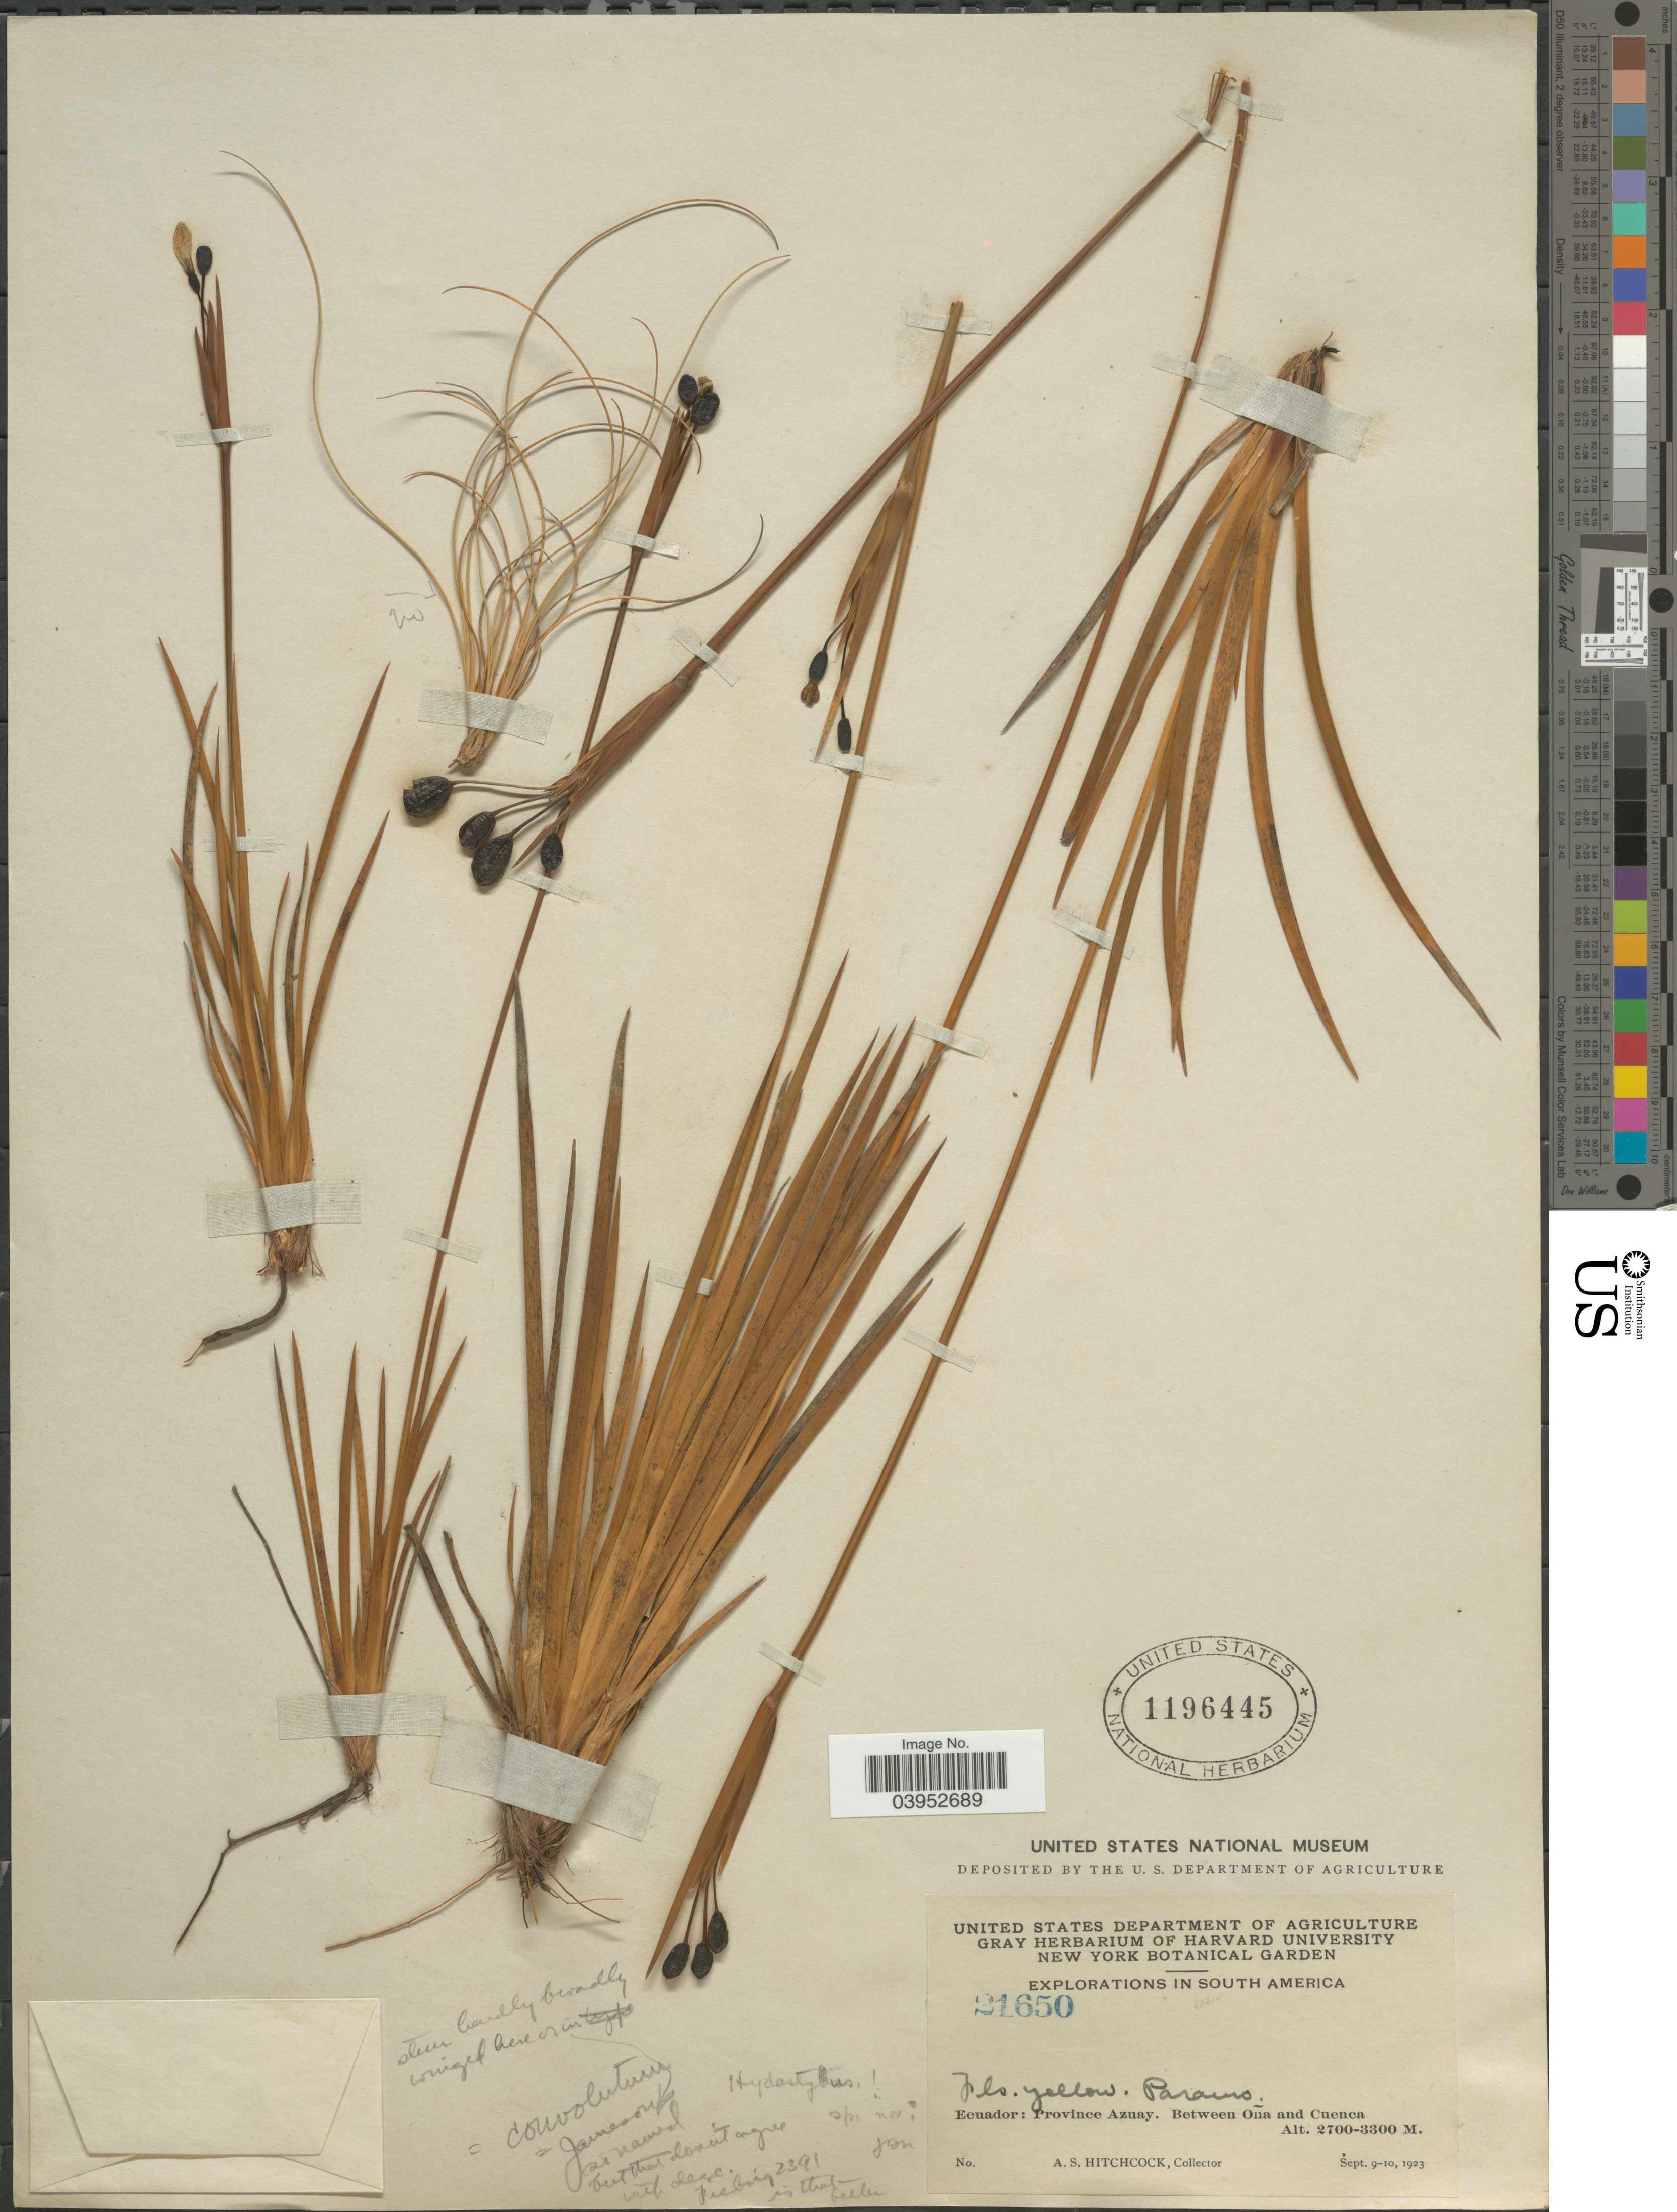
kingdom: Plantae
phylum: Tracheophyta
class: Liliopsida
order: Asparagales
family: Iridaceae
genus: Sisyrinchium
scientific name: Sisyrinchium sp.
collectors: A. S. Hitchcock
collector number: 21650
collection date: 1923-09-09/1923-09-10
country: Ecuador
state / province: Azuay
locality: Between Oña and Cuenca.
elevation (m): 2700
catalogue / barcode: US 1196445